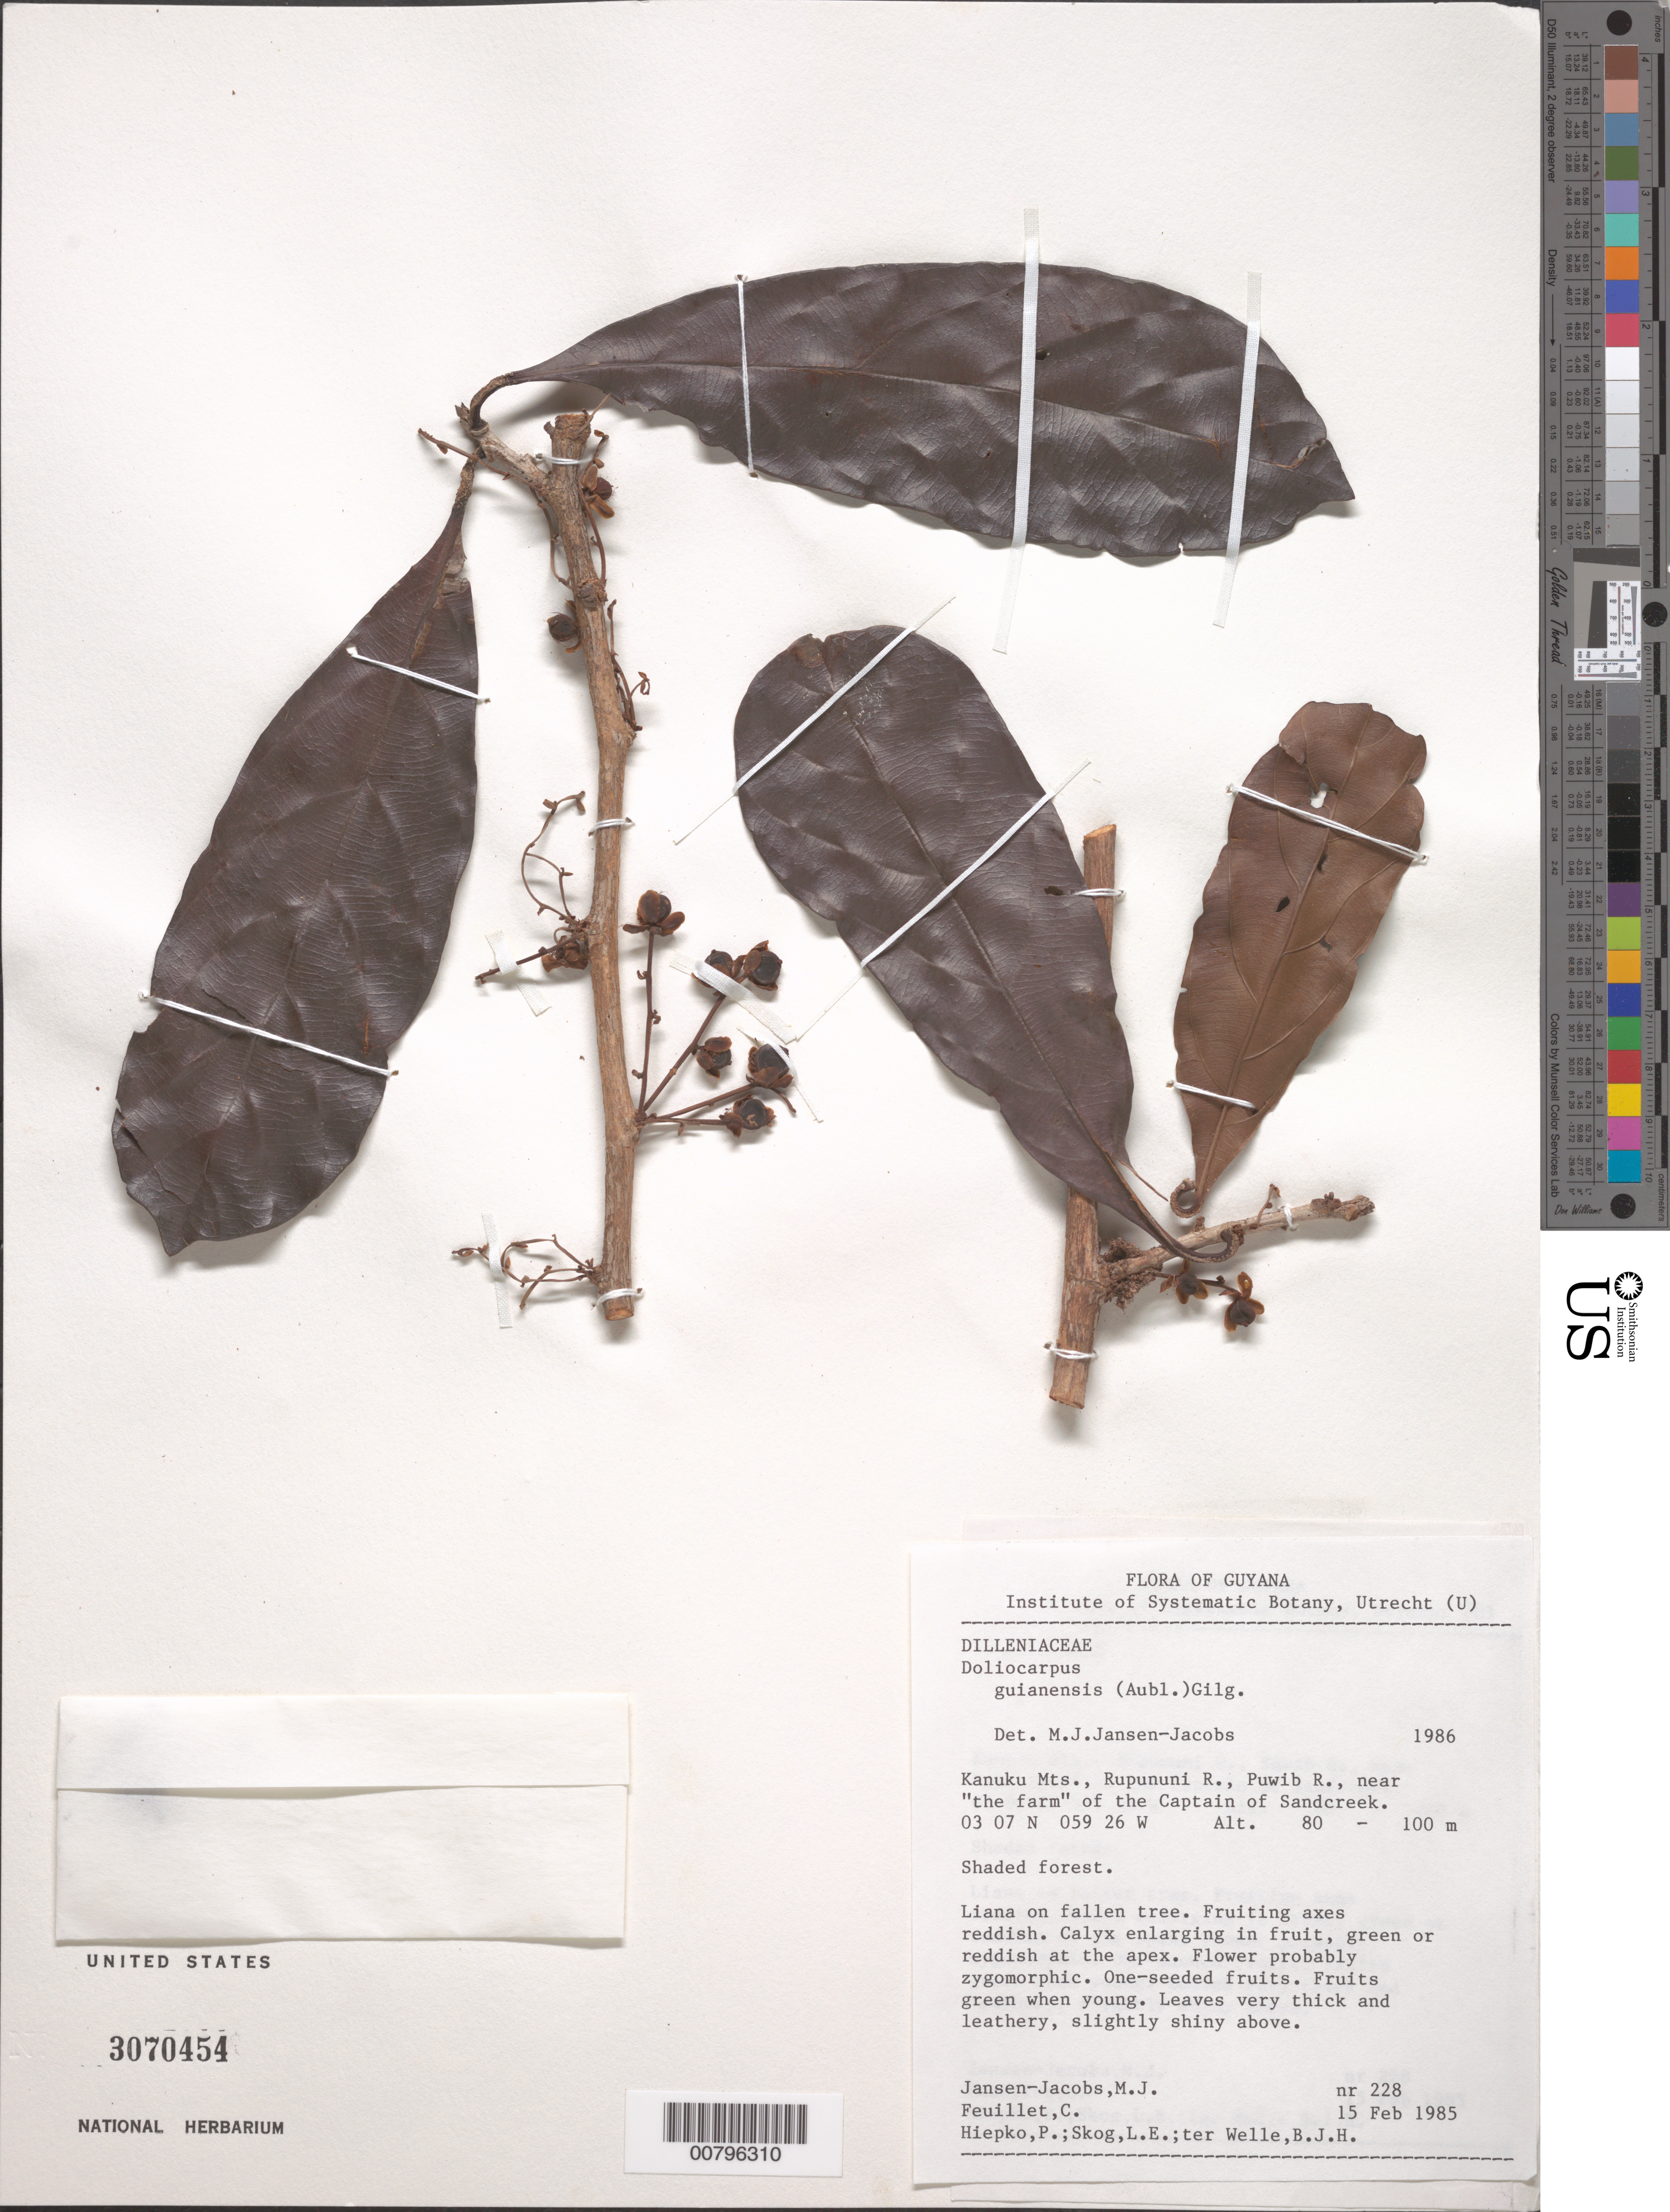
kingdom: Plantae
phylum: Tracheophyta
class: Magnoliopsida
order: Dilleniales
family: Dilleniaceae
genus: Doliocarpus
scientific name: Doliocarpus guianensis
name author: (Aubl.) Gilg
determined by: Jansen-Jacobs, M. J., (U), Nationaal Herbarium Nederland, Utrecht University branch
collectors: M. J. Jansen-Jacobs, C. Feuillet, P. H. Hiepko, L. E. Skog & B. Welle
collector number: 228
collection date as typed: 15-Feb-85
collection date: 1985-02-15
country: Guyana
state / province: U. Takutu-U. Essequibo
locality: Kanuku Mts., Rupununi R., Puwib R. near "the farm" of the Captain of Sandcreek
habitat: Shaded forest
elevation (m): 80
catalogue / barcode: US 3070454